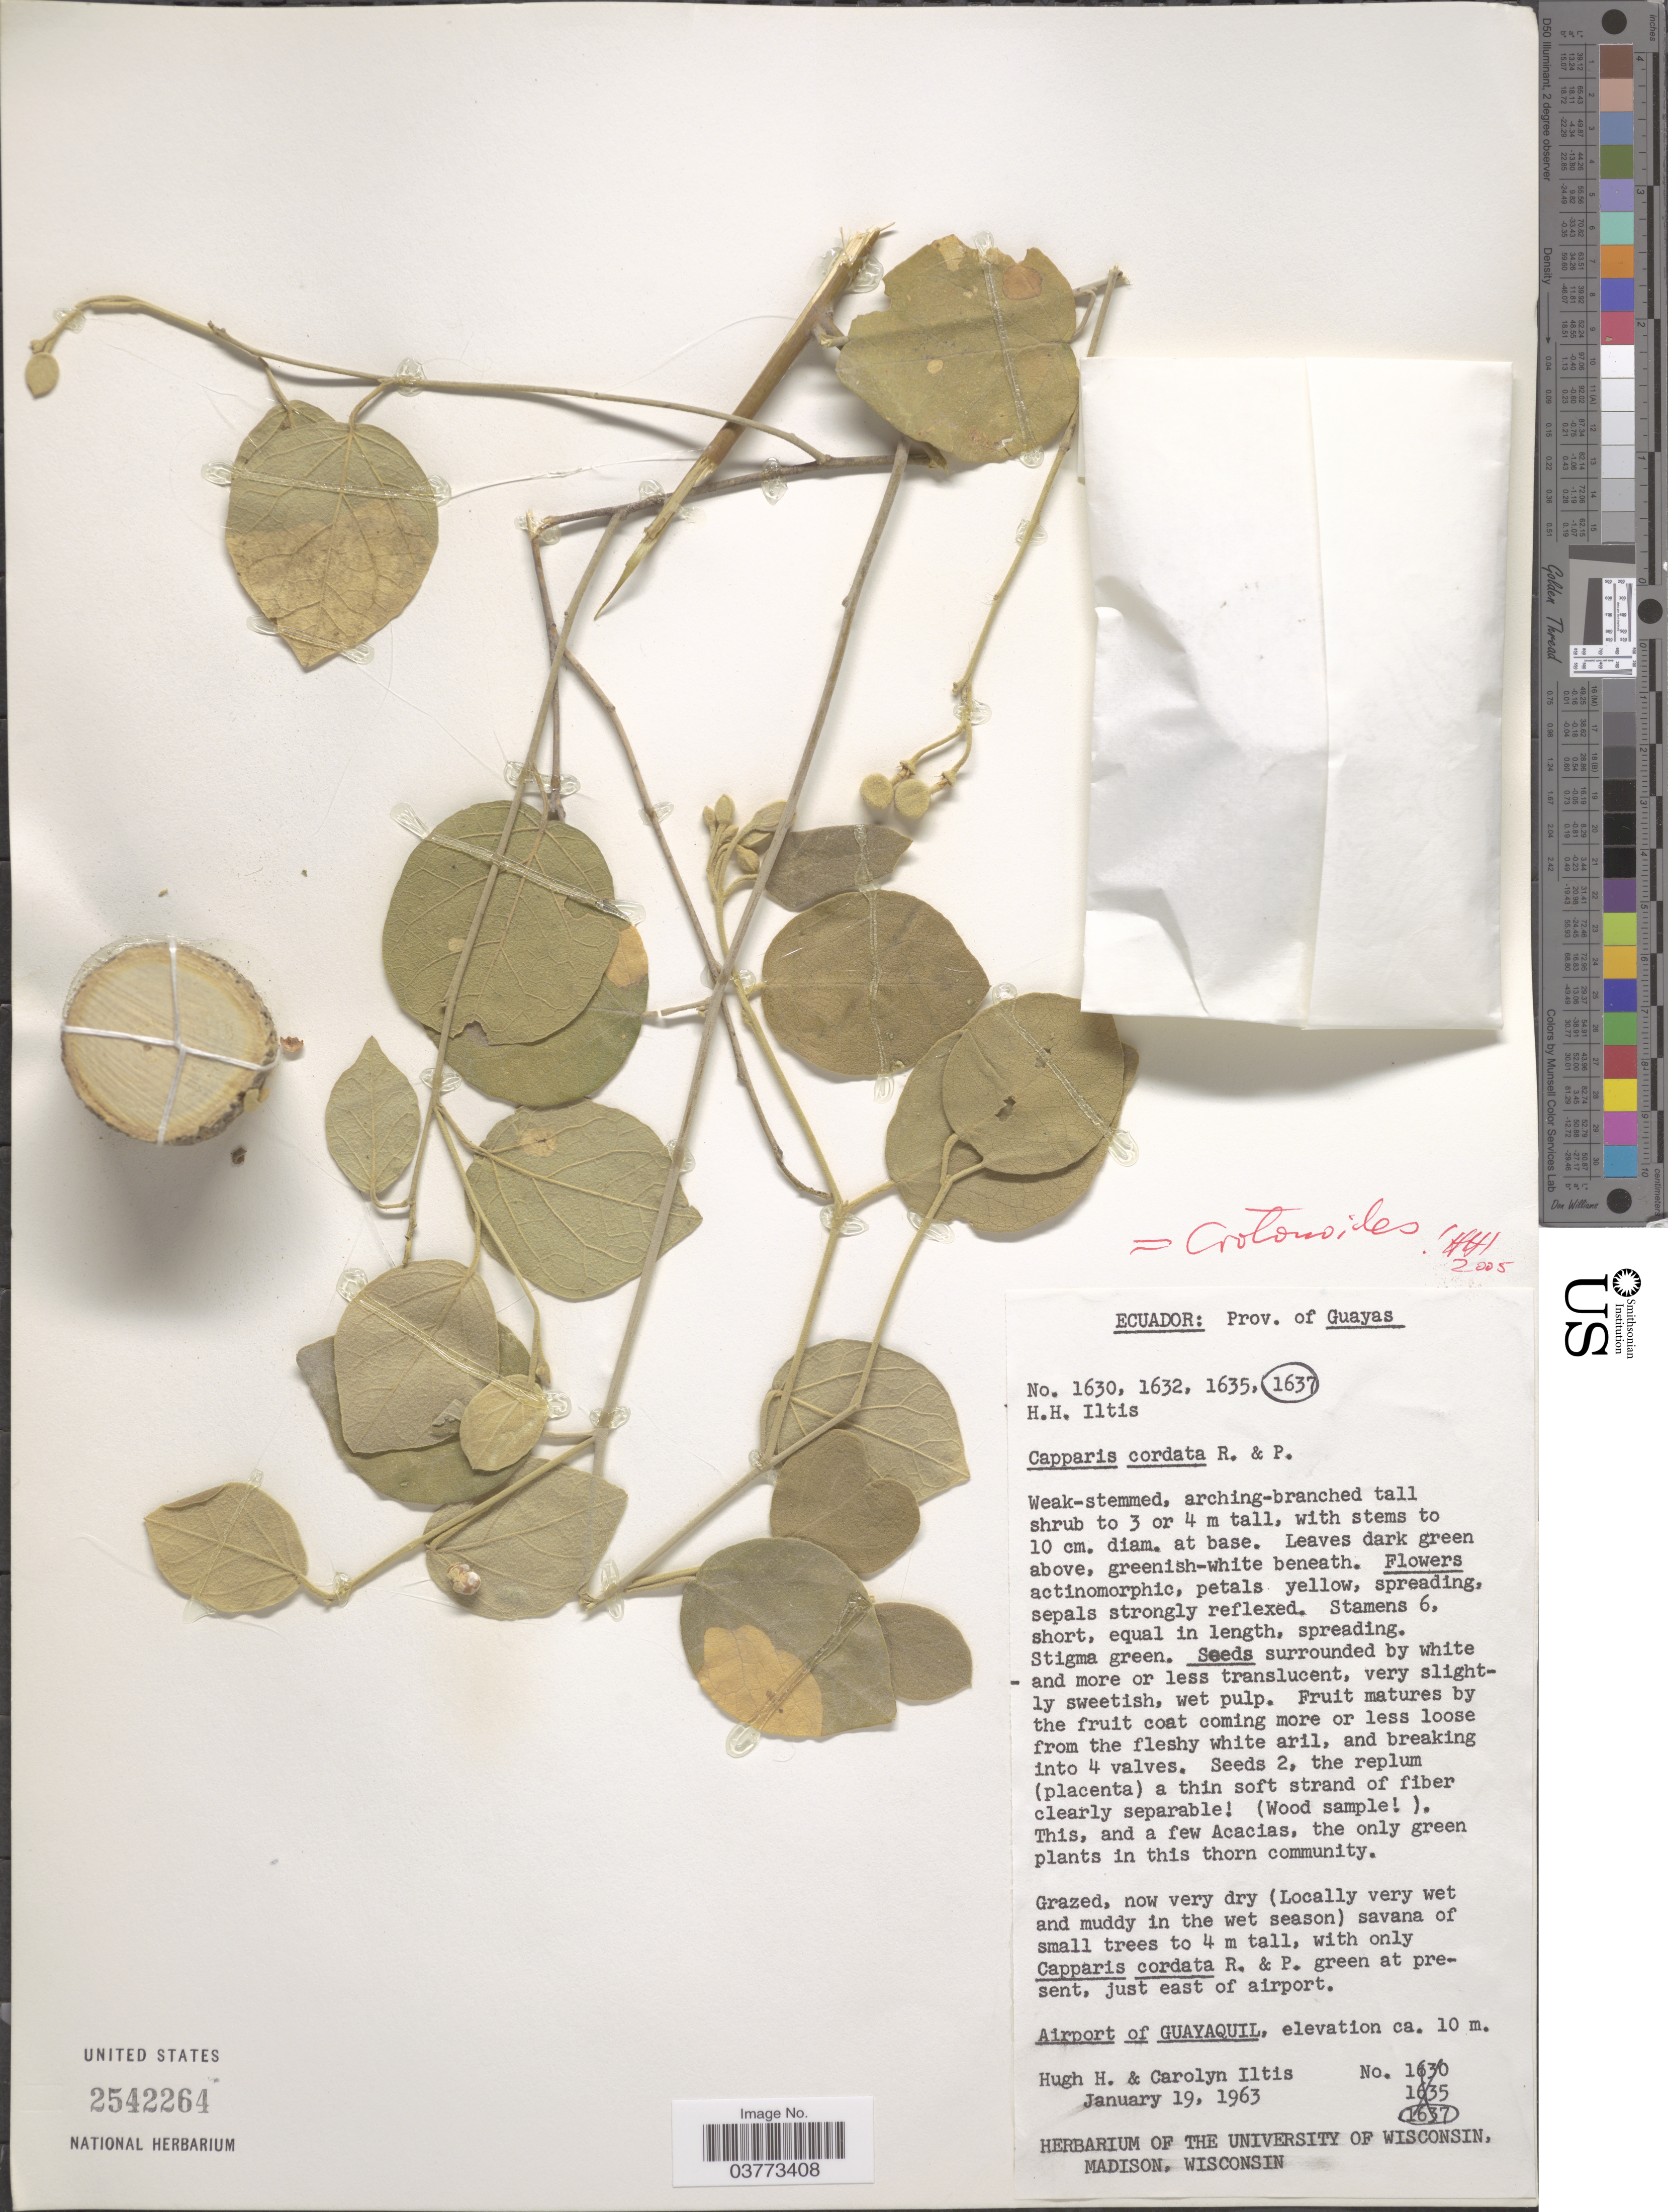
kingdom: Plantae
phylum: Tracheophyta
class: Magnoliopsida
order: Brassicales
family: Capparaceae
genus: Capparicordis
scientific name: Capparicordis crotonoides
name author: (Kunth) Iltis & Cornejo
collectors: H. Iltis & C. G. Iltis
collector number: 1637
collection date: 1963-01-19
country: Ecuador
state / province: Guayas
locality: Airport of Guayaquil.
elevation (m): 10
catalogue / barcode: US 2542264